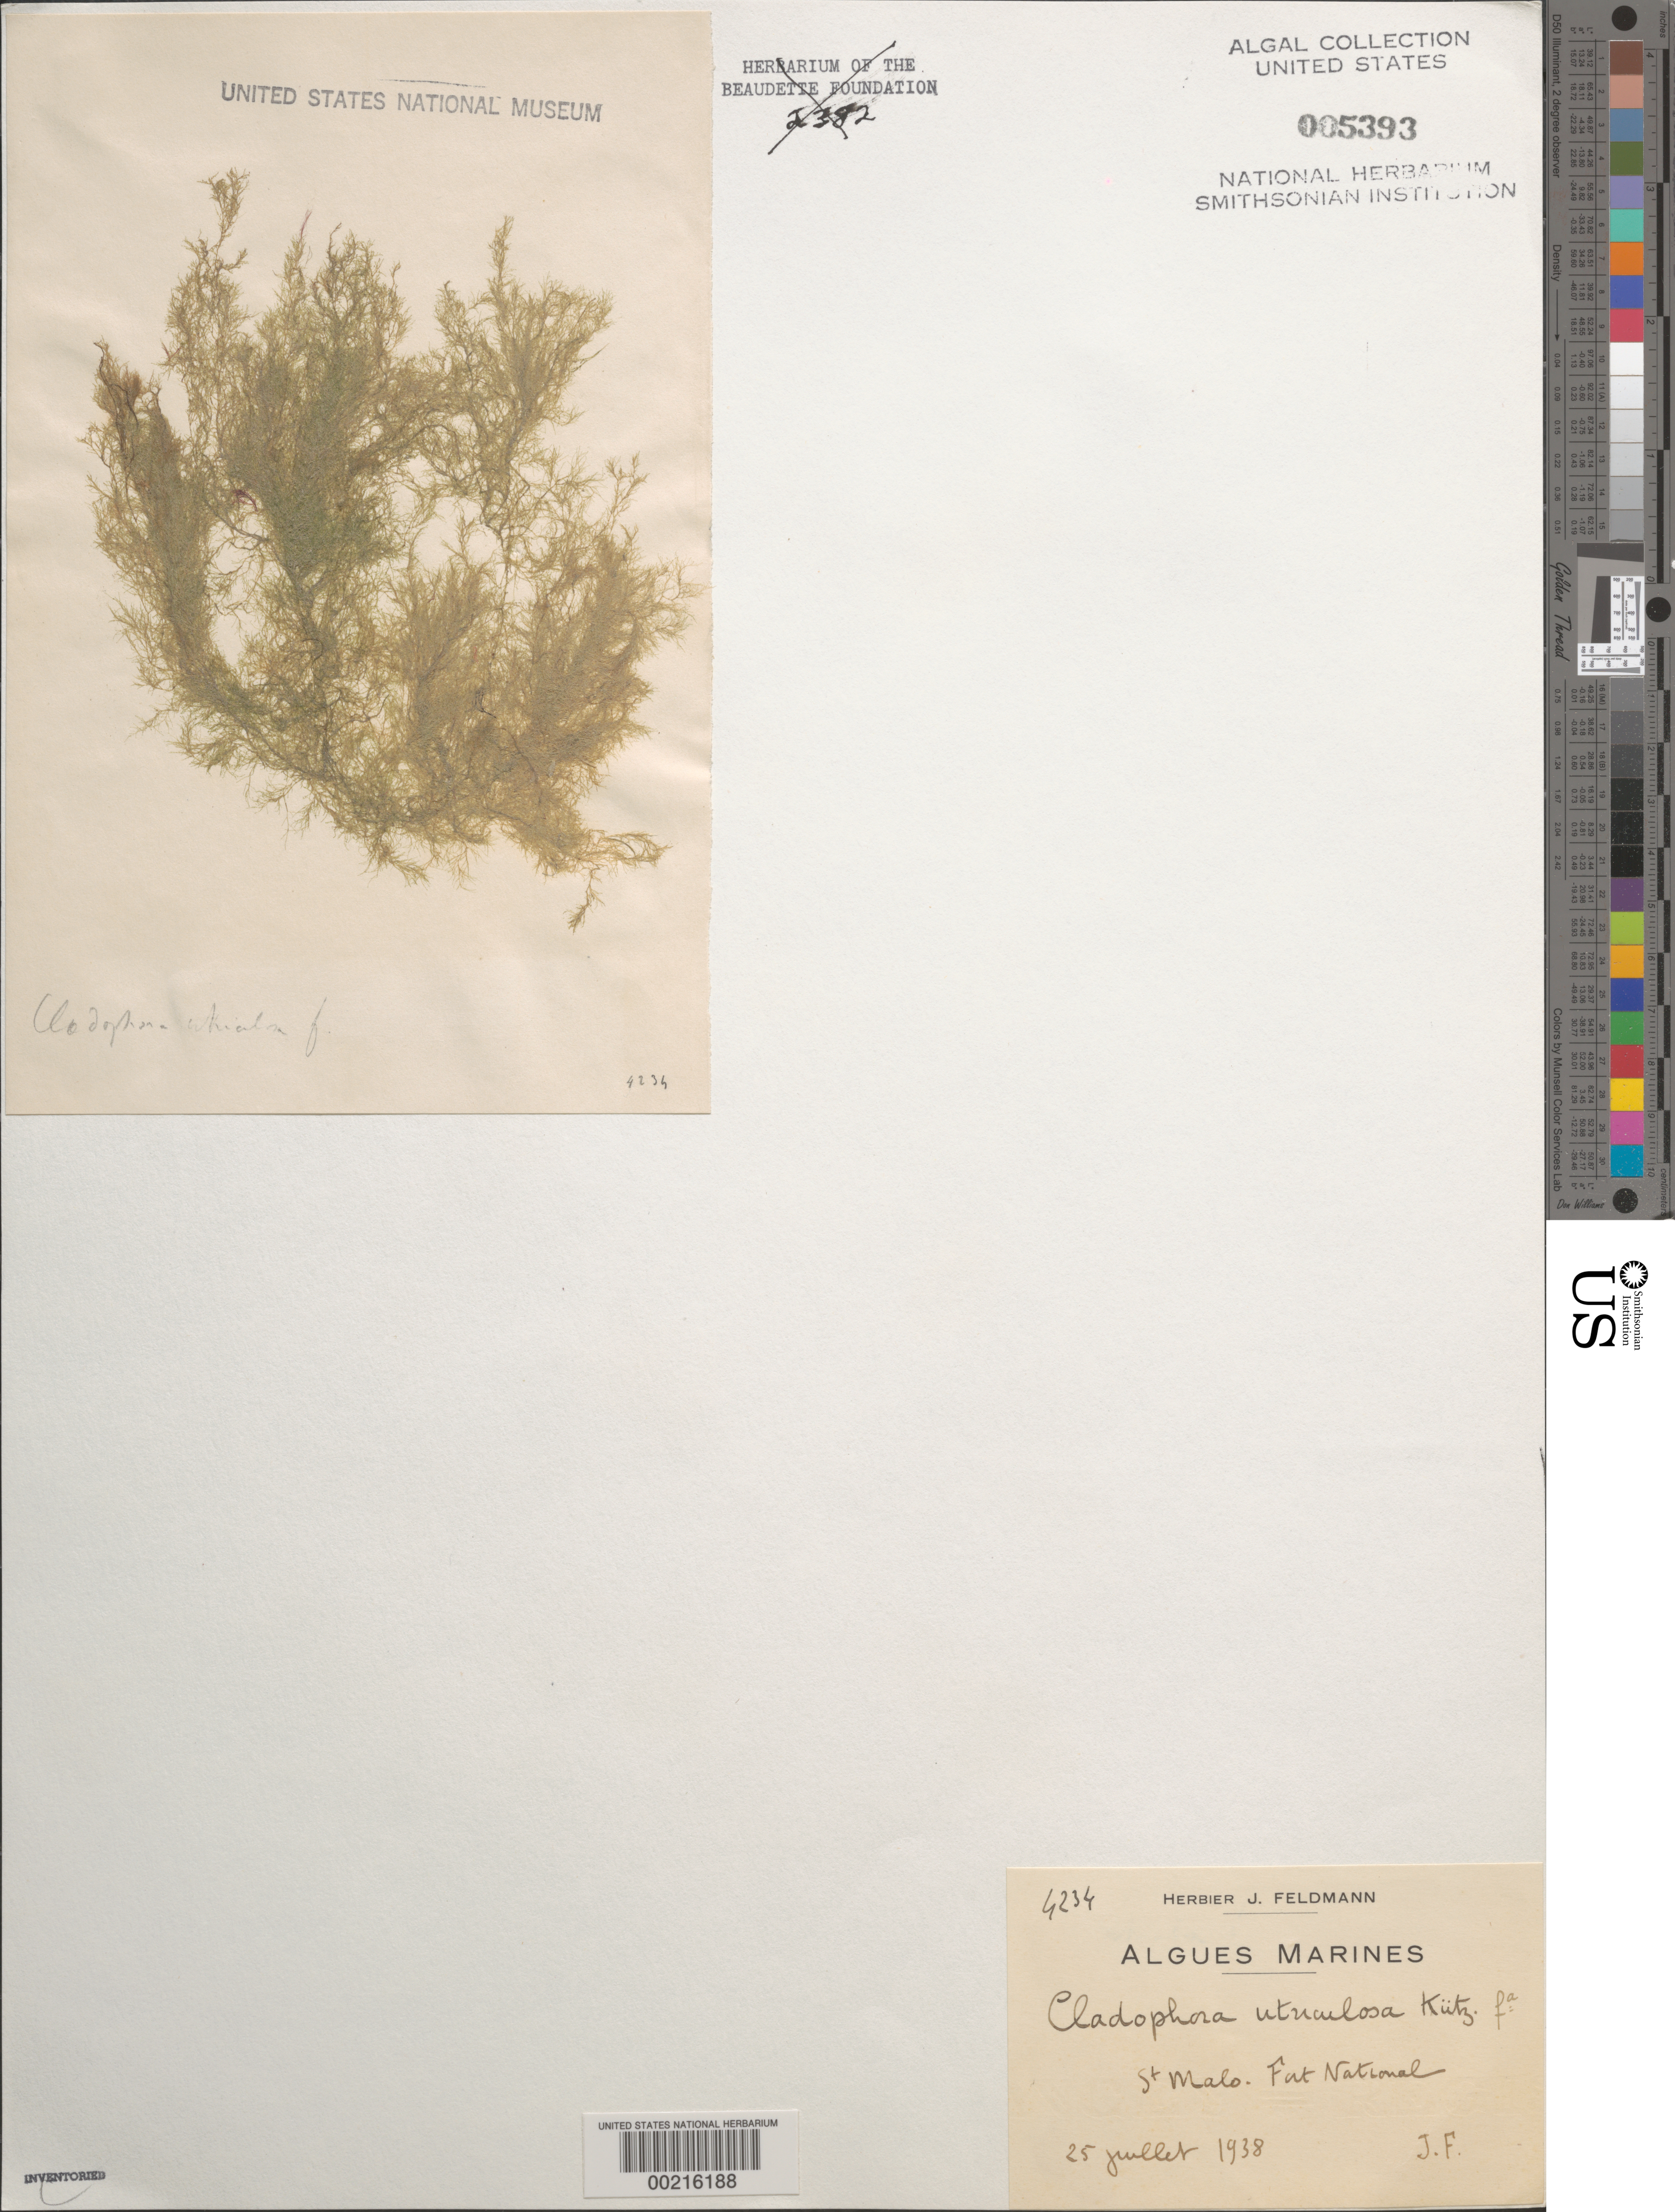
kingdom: Plantae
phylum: Chlorophyta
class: Ulvophyceae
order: Cladophorales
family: Cladophoraceae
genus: Cladophora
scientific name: Cladophora lehmanniana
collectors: J. Feldmann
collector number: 4234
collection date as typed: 25 Jul 1938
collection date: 1938-07-25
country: France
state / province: Bretagne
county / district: Ille-et-Vilaine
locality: Saint-Malo, Fort National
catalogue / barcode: US 5393